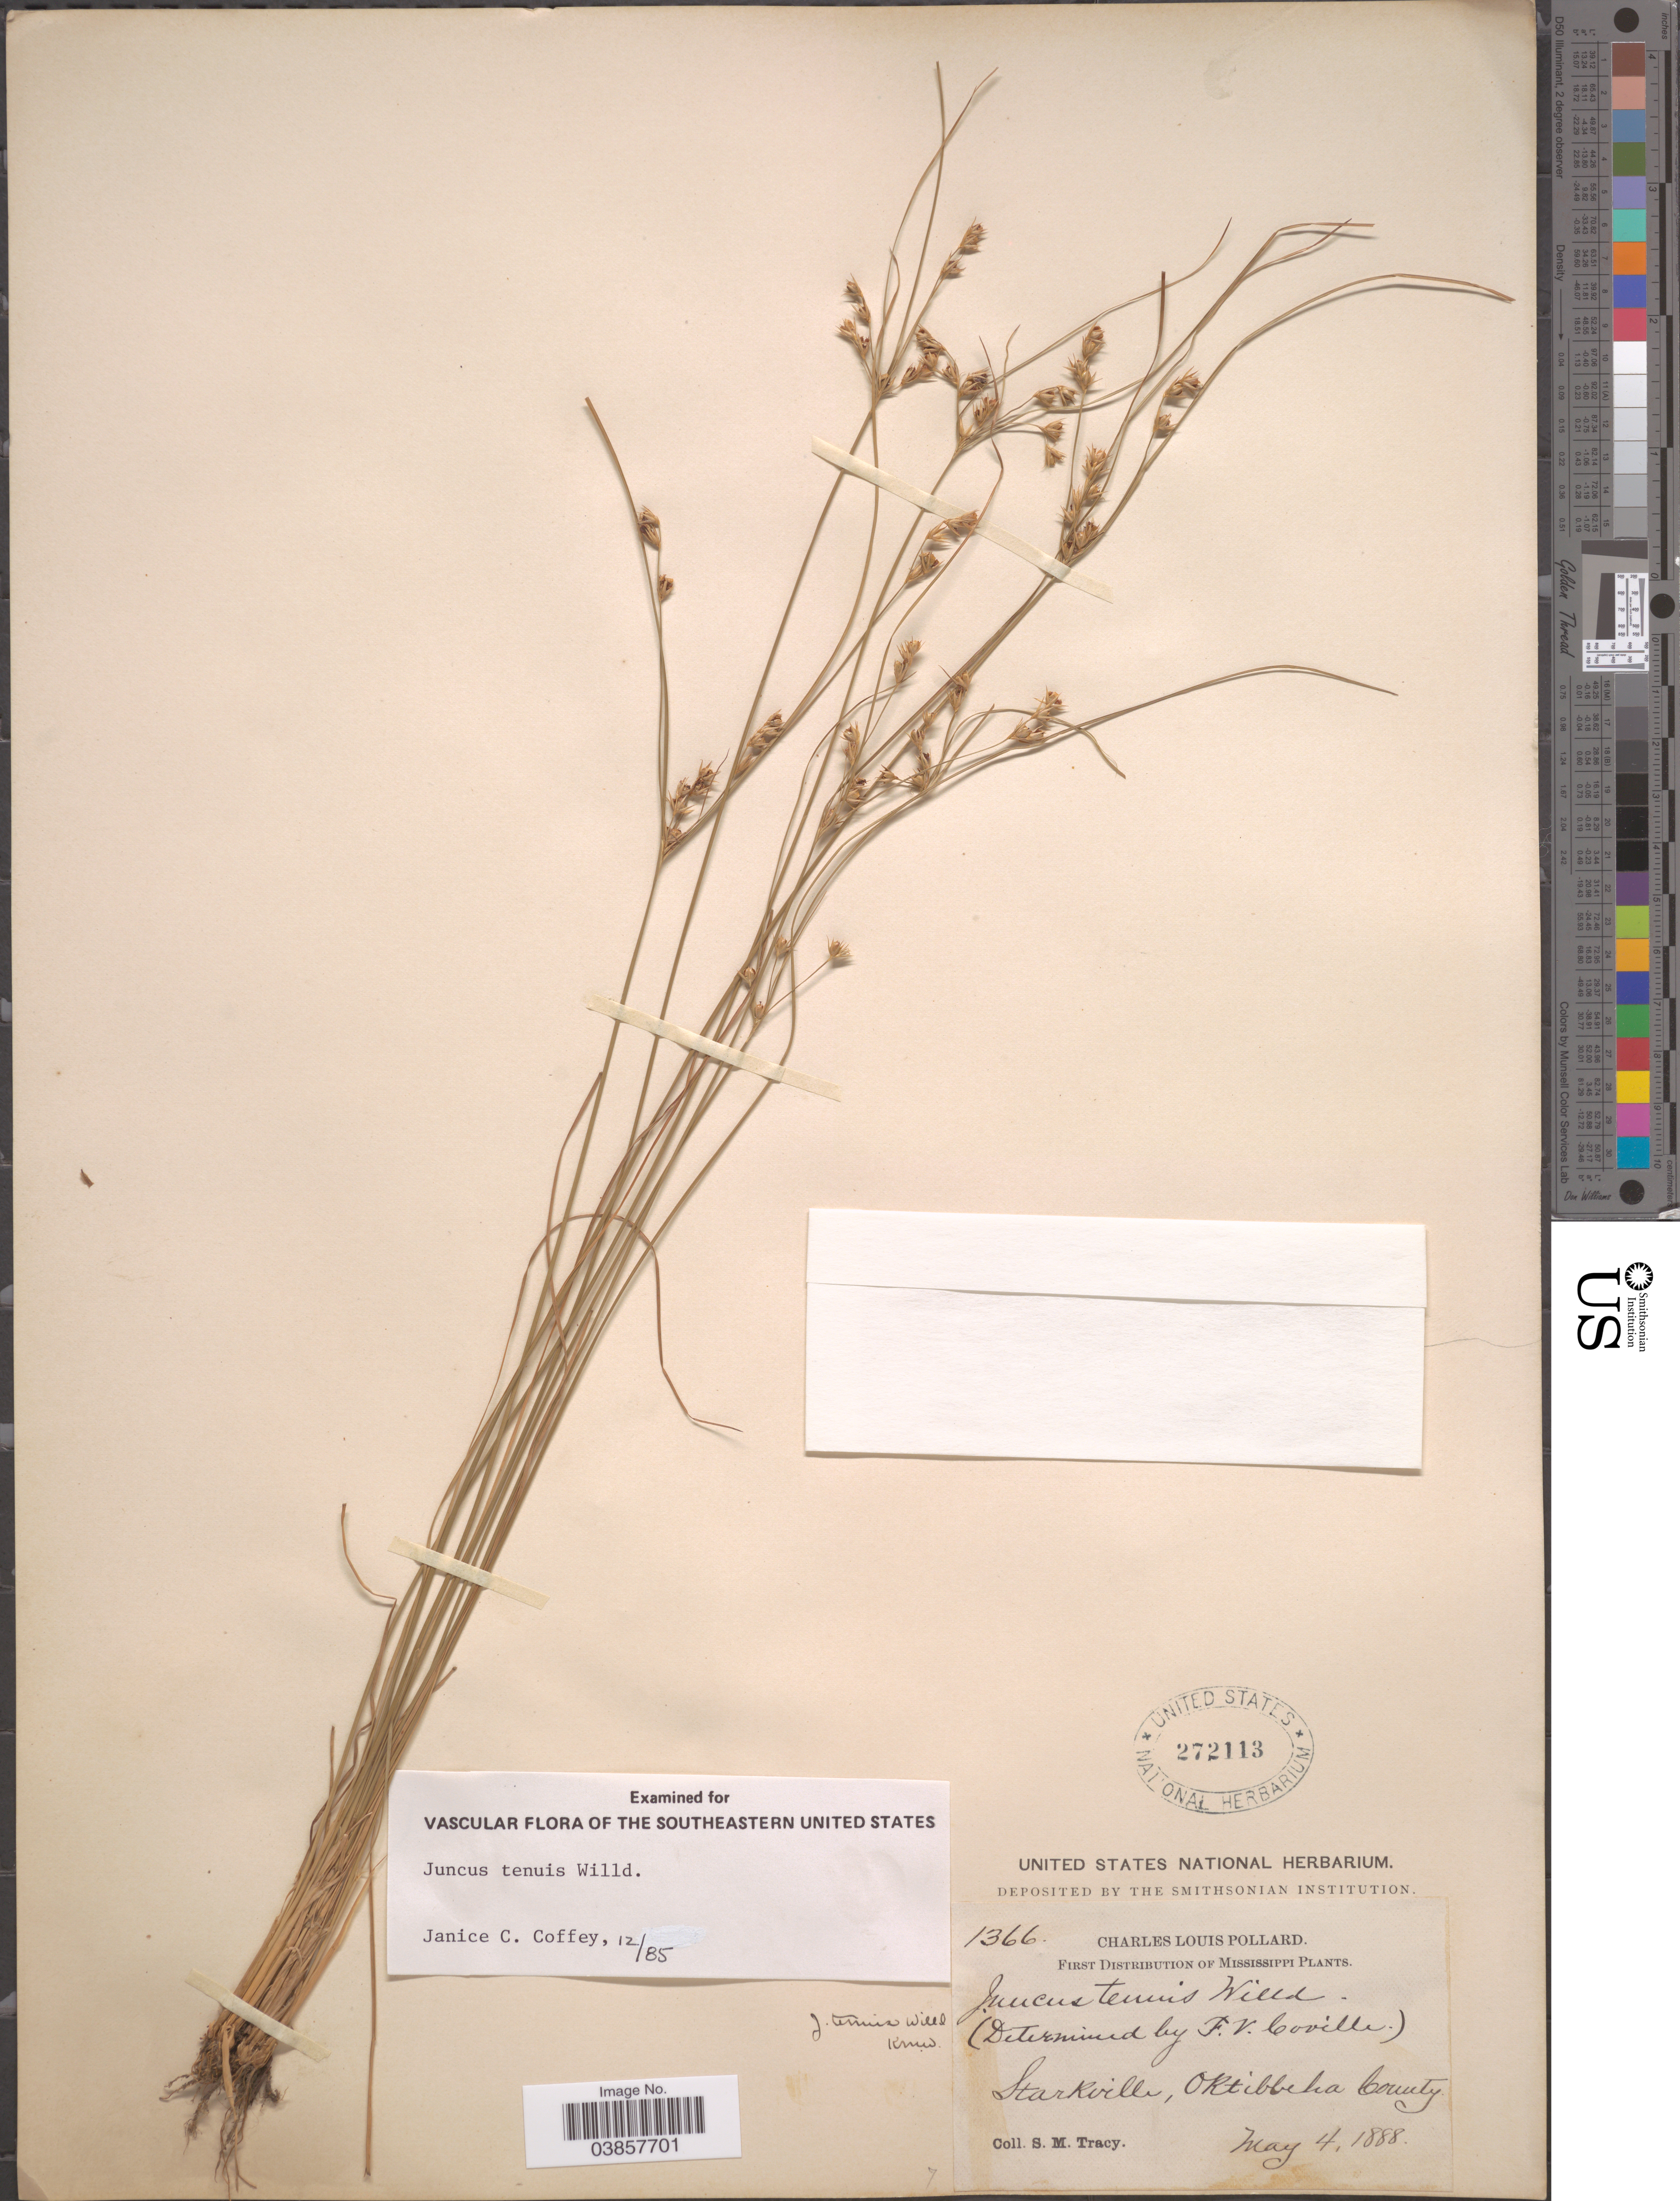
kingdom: Plantae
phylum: Tracheophyta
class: Liliopsida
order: Poales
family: Juncaceae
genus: Juncus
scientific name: Juncus tenuis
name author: Willd.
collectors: S. M. Tracy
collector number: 1366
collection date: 1888-05-04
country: United States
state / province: Mississippi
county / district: Oktibbeha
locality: Starkville, Oktibbeha County.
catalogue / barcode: US 272113